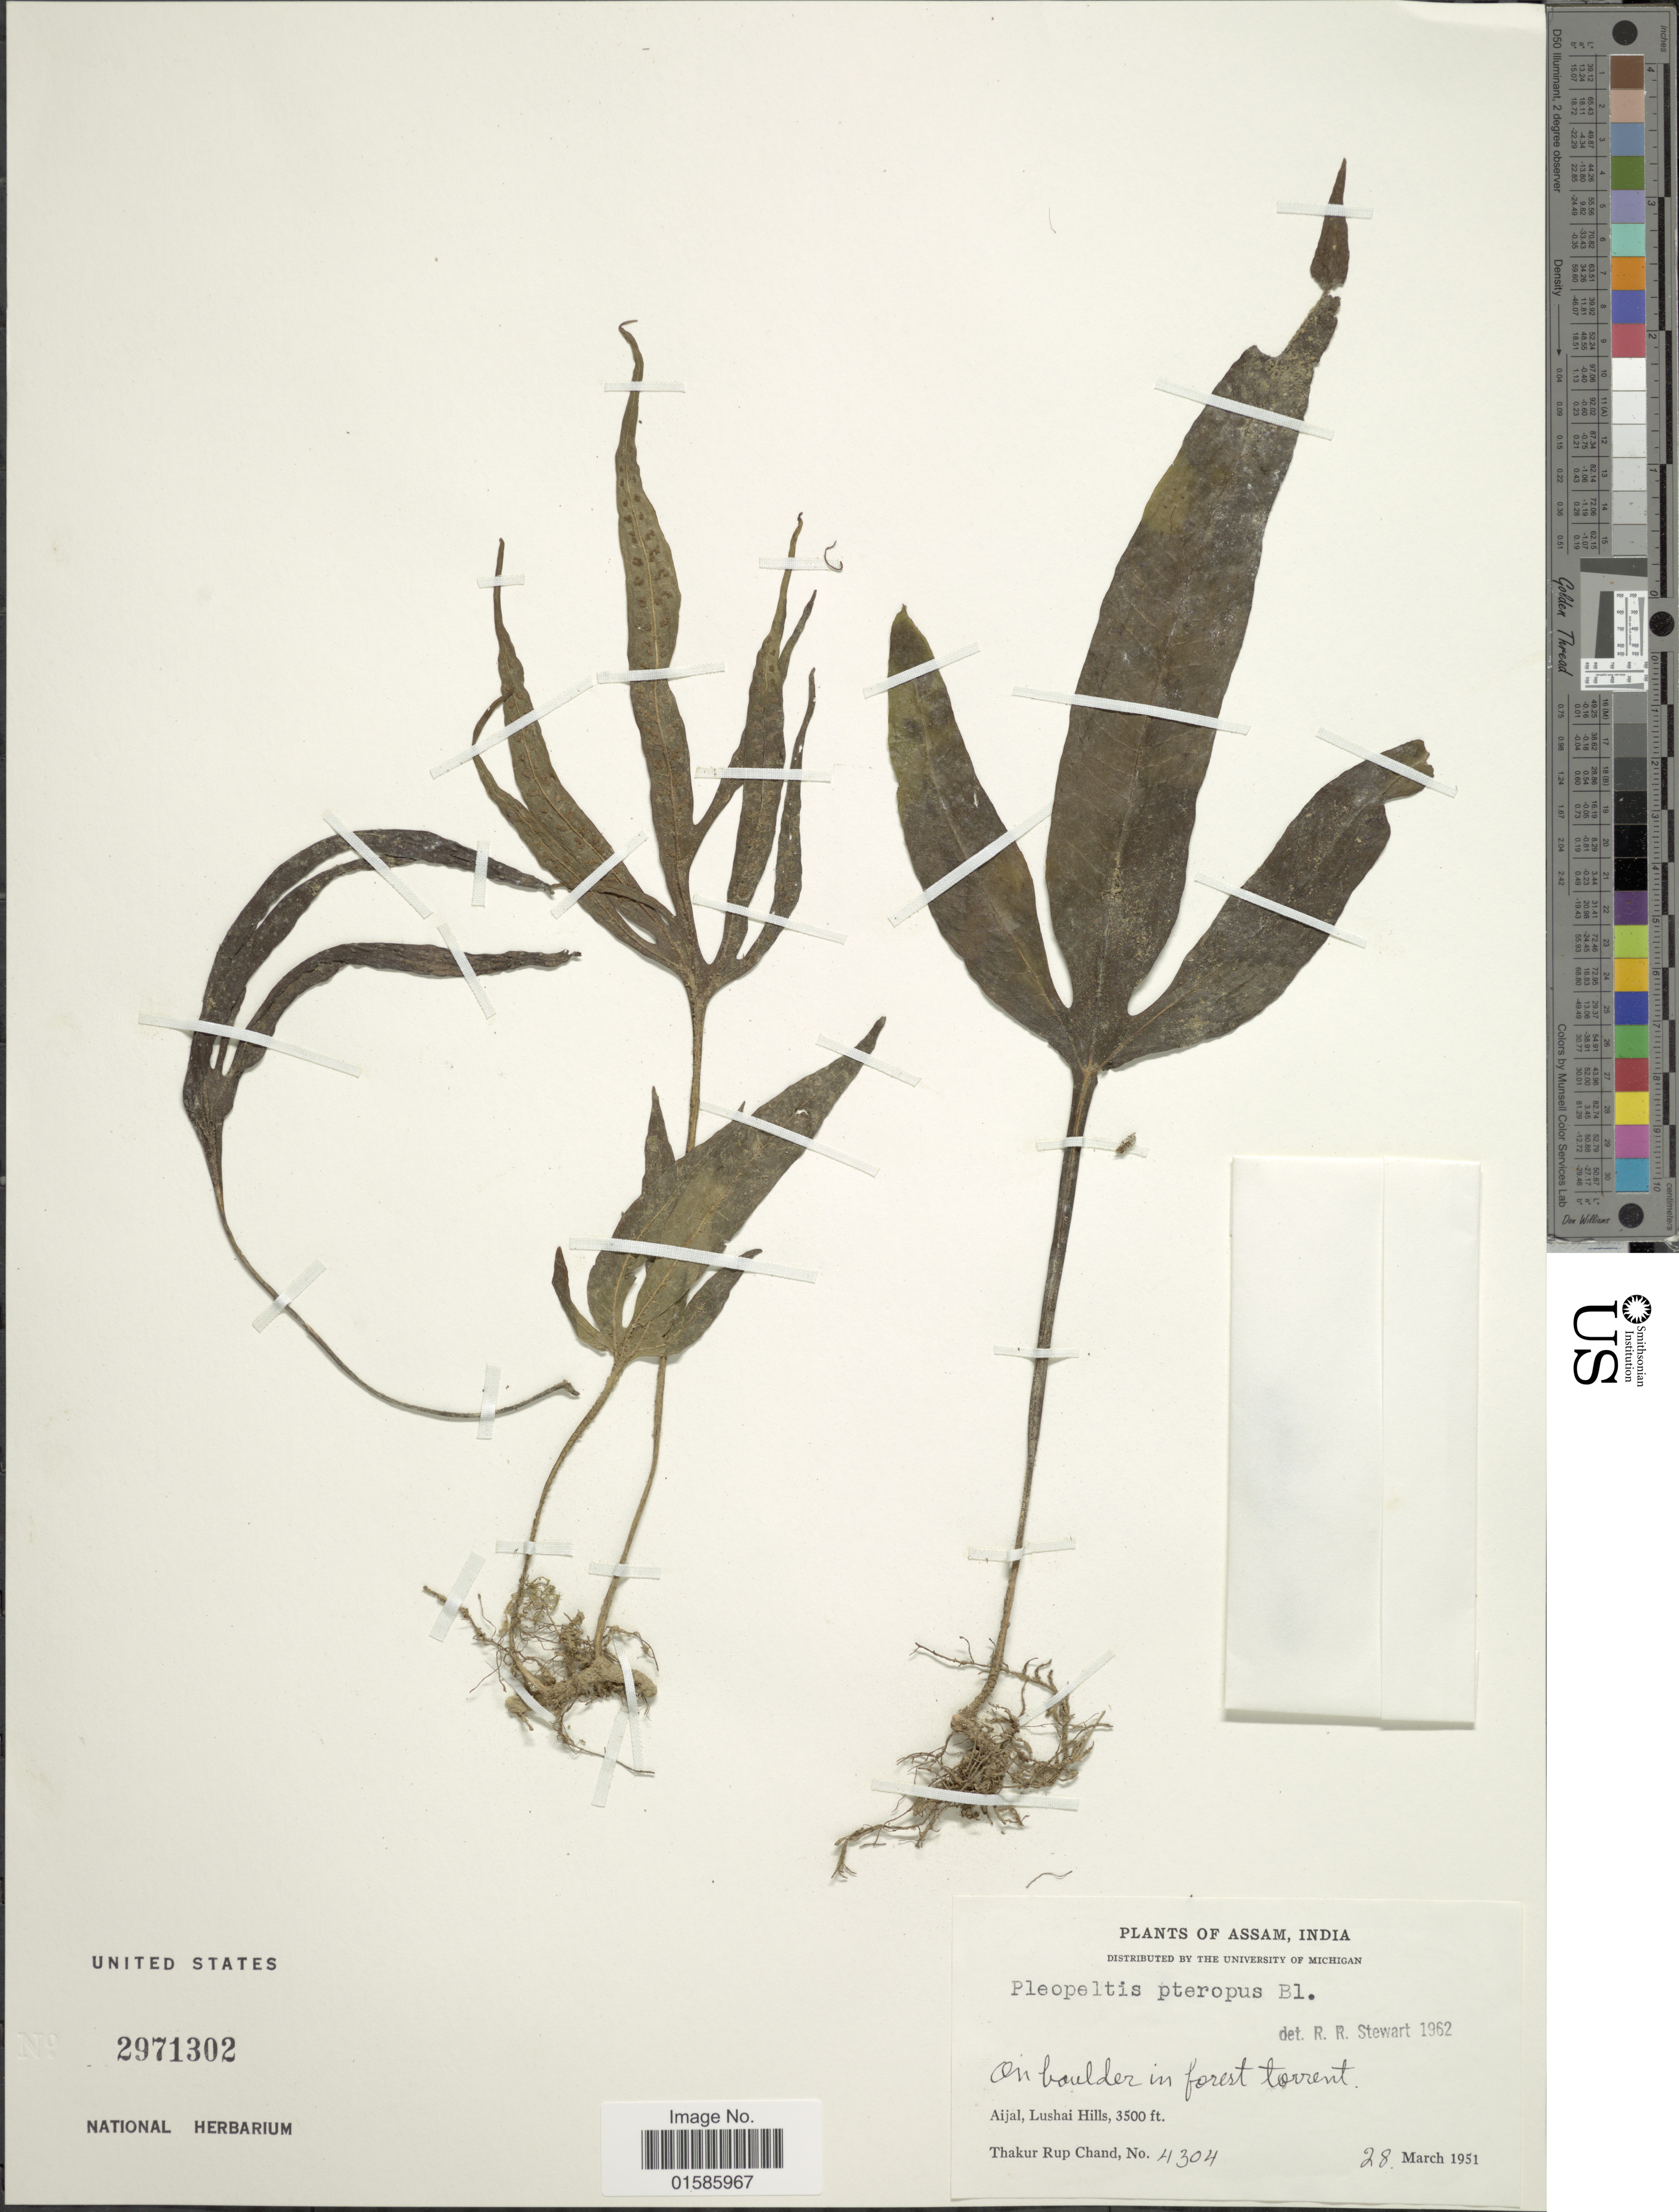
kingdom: Plantae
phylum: Tracheophyta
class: Polypodiopsida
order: Polypodiales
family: Polypodiaceae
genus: Microsorum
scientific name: Microsorum pteropus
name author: (Blume) Copel.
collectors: T. R. Chand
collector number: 4304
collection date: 1951-03-28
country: India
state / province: Assam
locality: Aijal , Lushai Hills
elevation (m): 1067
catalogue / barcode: US 2971302